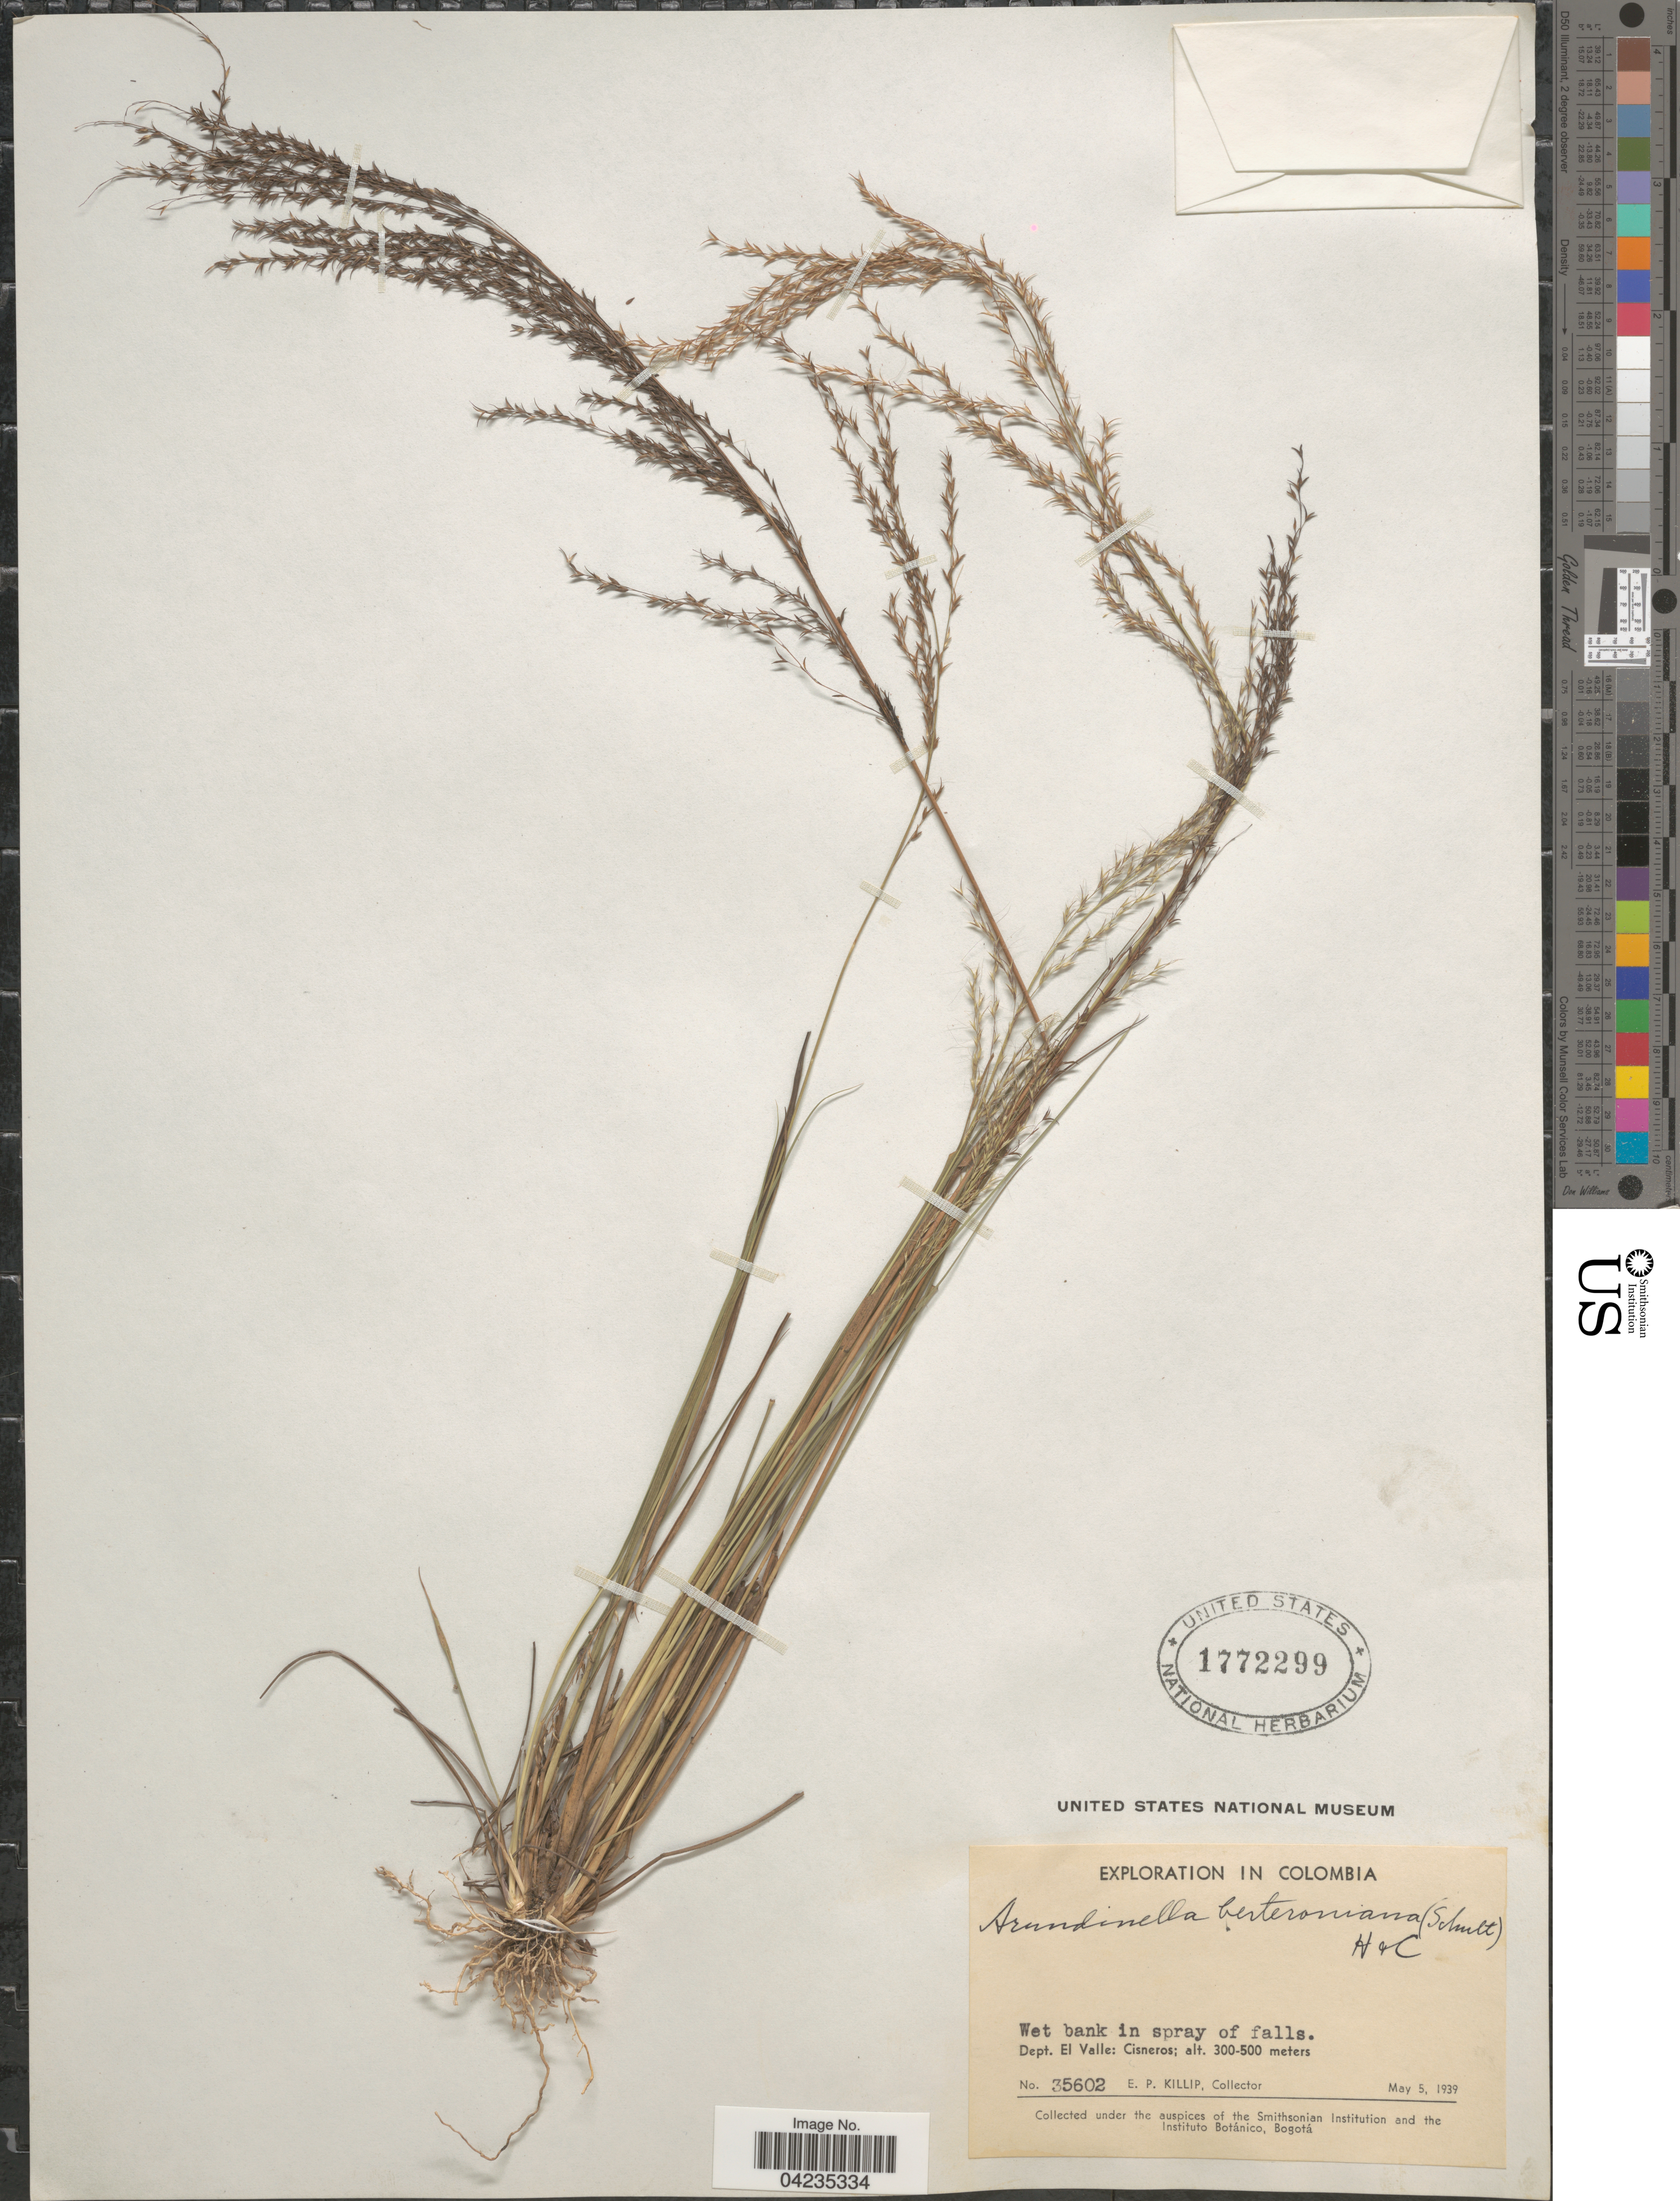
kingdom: Plantae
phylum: Tracheophyta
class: Liliopsida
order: Poales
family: Poaceae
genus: Arundinella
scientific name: Arundinella berteroniana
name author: (Schult.) Hitchc. & Chase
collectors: E. P. Killip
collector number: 35602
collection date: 1939-05-05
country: Colombia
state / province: Valle del Cauca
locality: Exploration in Colombia. Dept. El Valle: Cisneros.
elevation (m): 300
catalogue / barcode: US 1772299